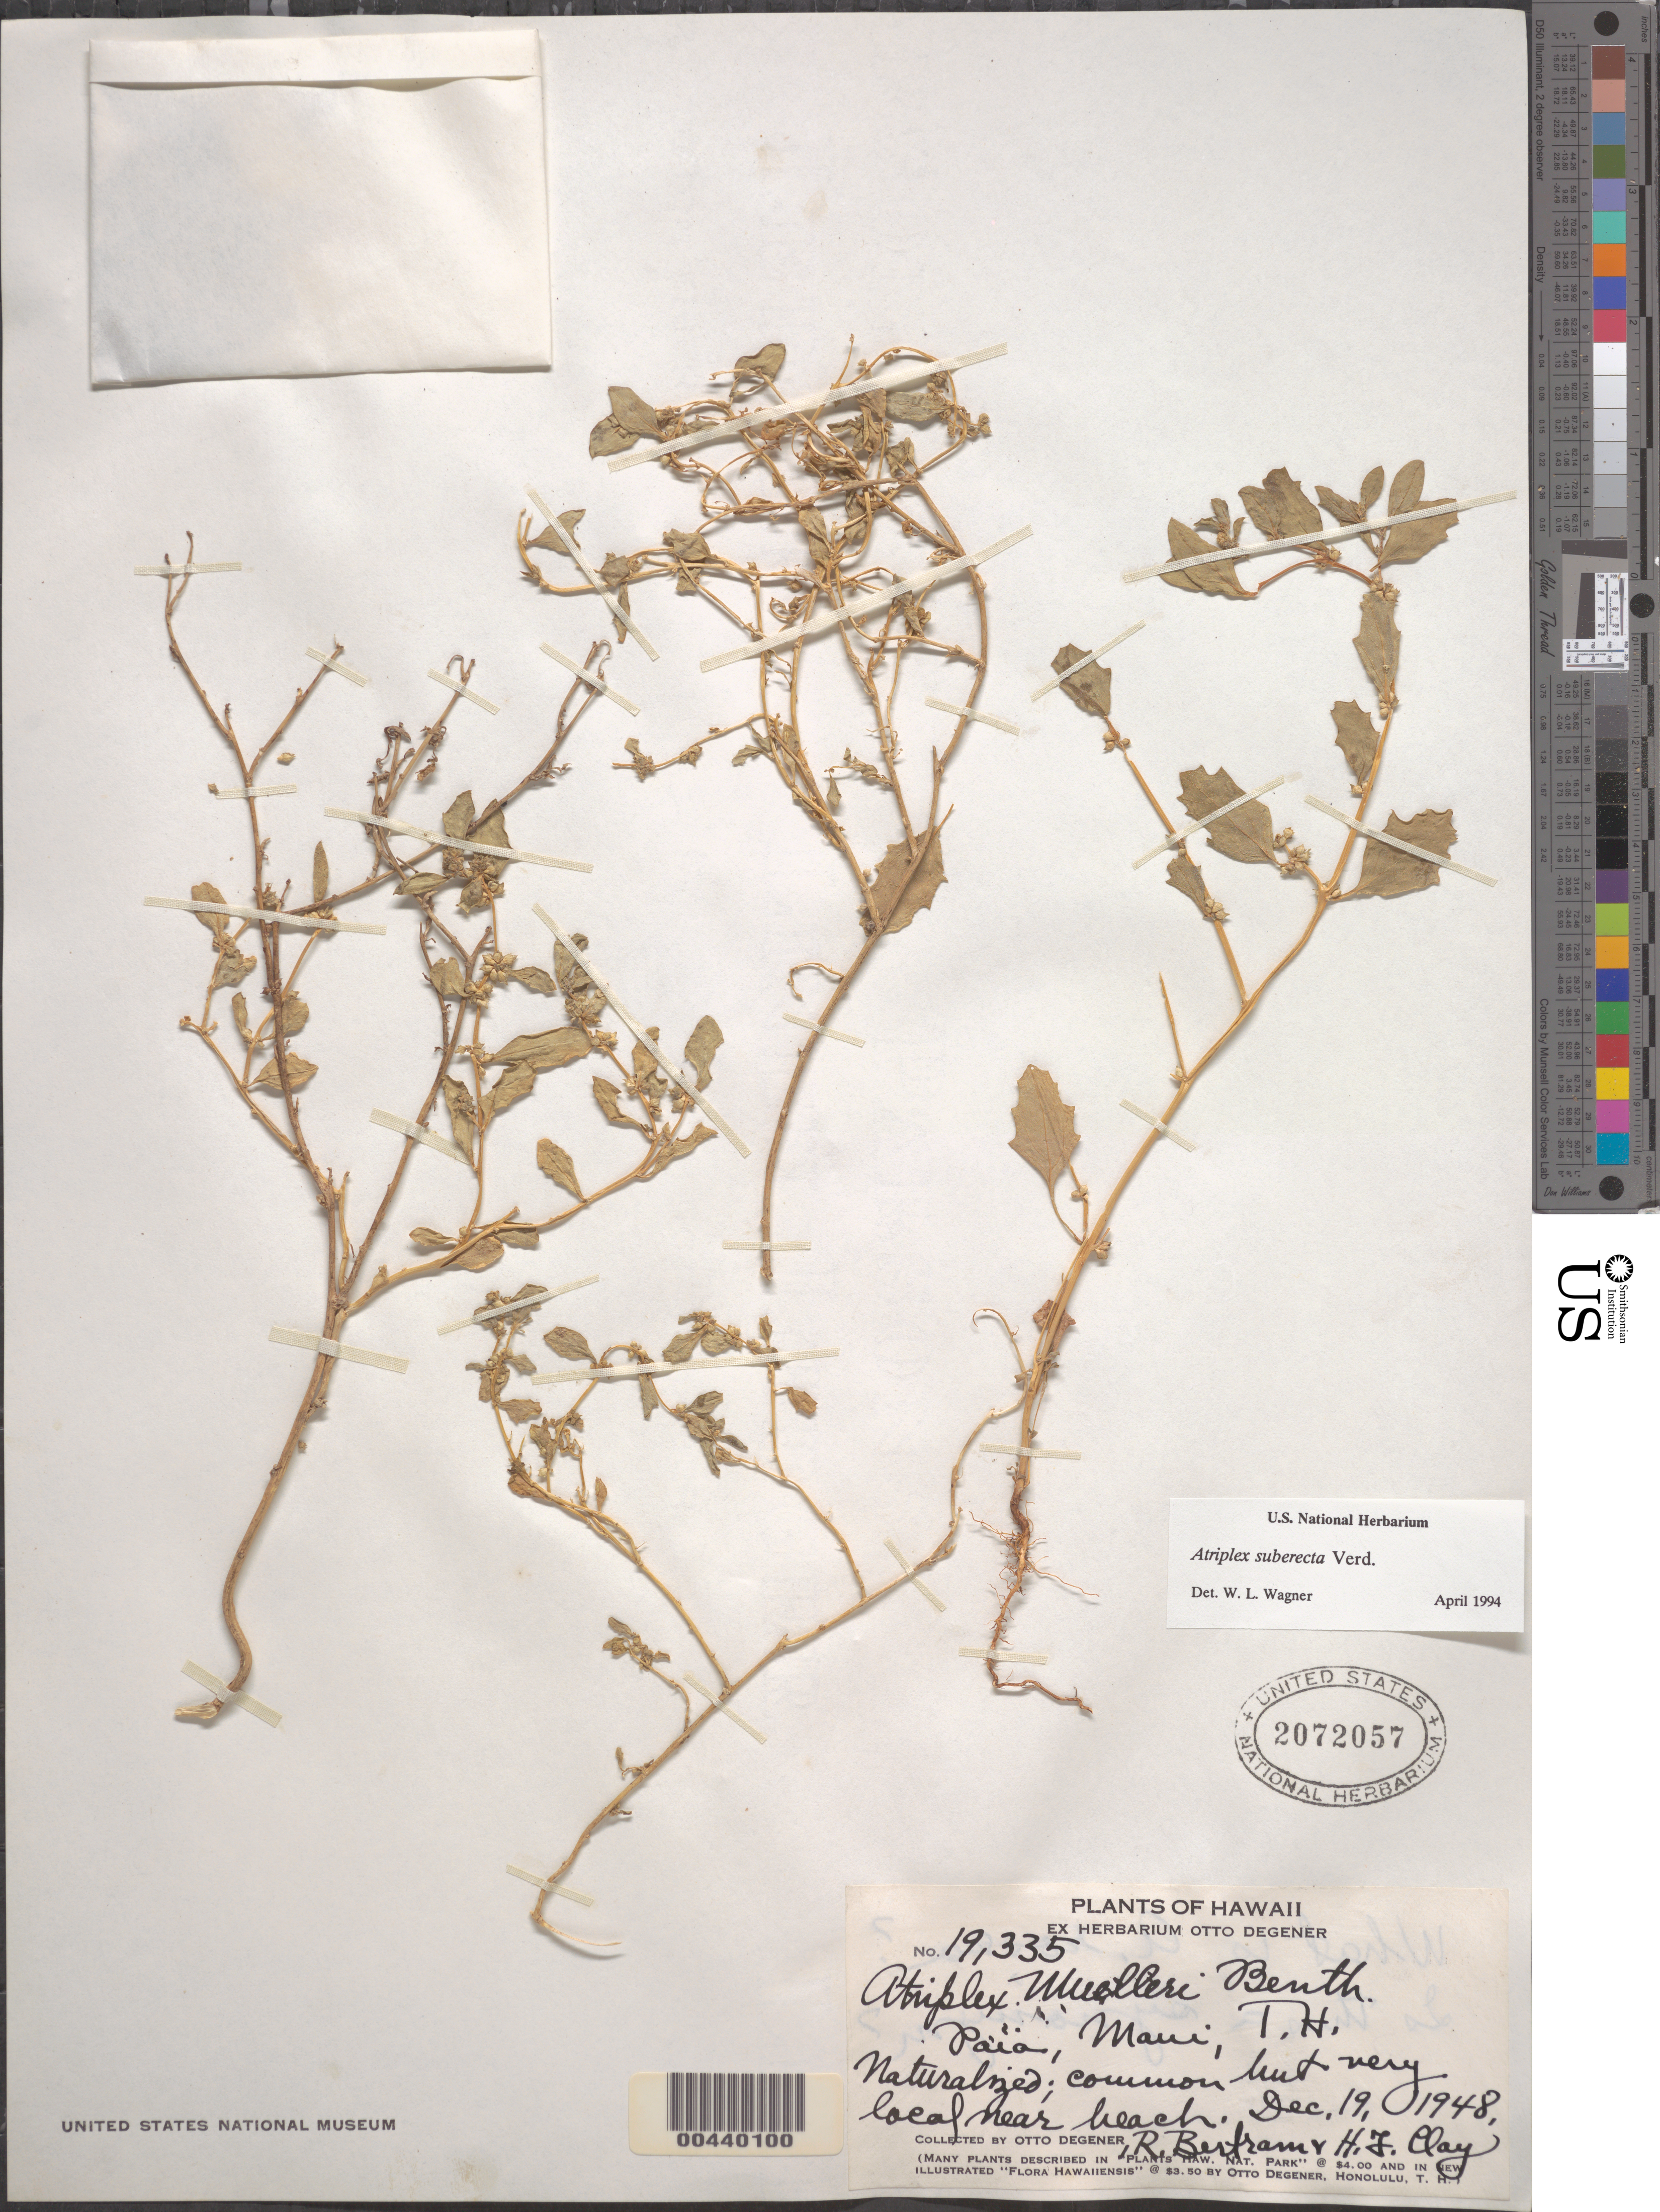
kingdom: Plantae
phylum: Tracheophyta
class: Magnoliopsida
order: Caryophyllales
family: Amaranthaceae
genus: Atriplex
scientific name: Atriplex suberecta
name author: Verd.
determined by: Wagner, W. L., (BOT), Smithsonian Institution - National Museum of Natural History (UNITED STATES)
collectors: O. Degener, R. Bertram & H. Clay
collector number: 19335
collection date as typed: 19 Dec 1948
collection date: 1948-12-19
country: United States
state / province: Hawaii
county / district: Maui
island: Maui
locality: Paia, near beach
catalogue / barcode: US 2072057